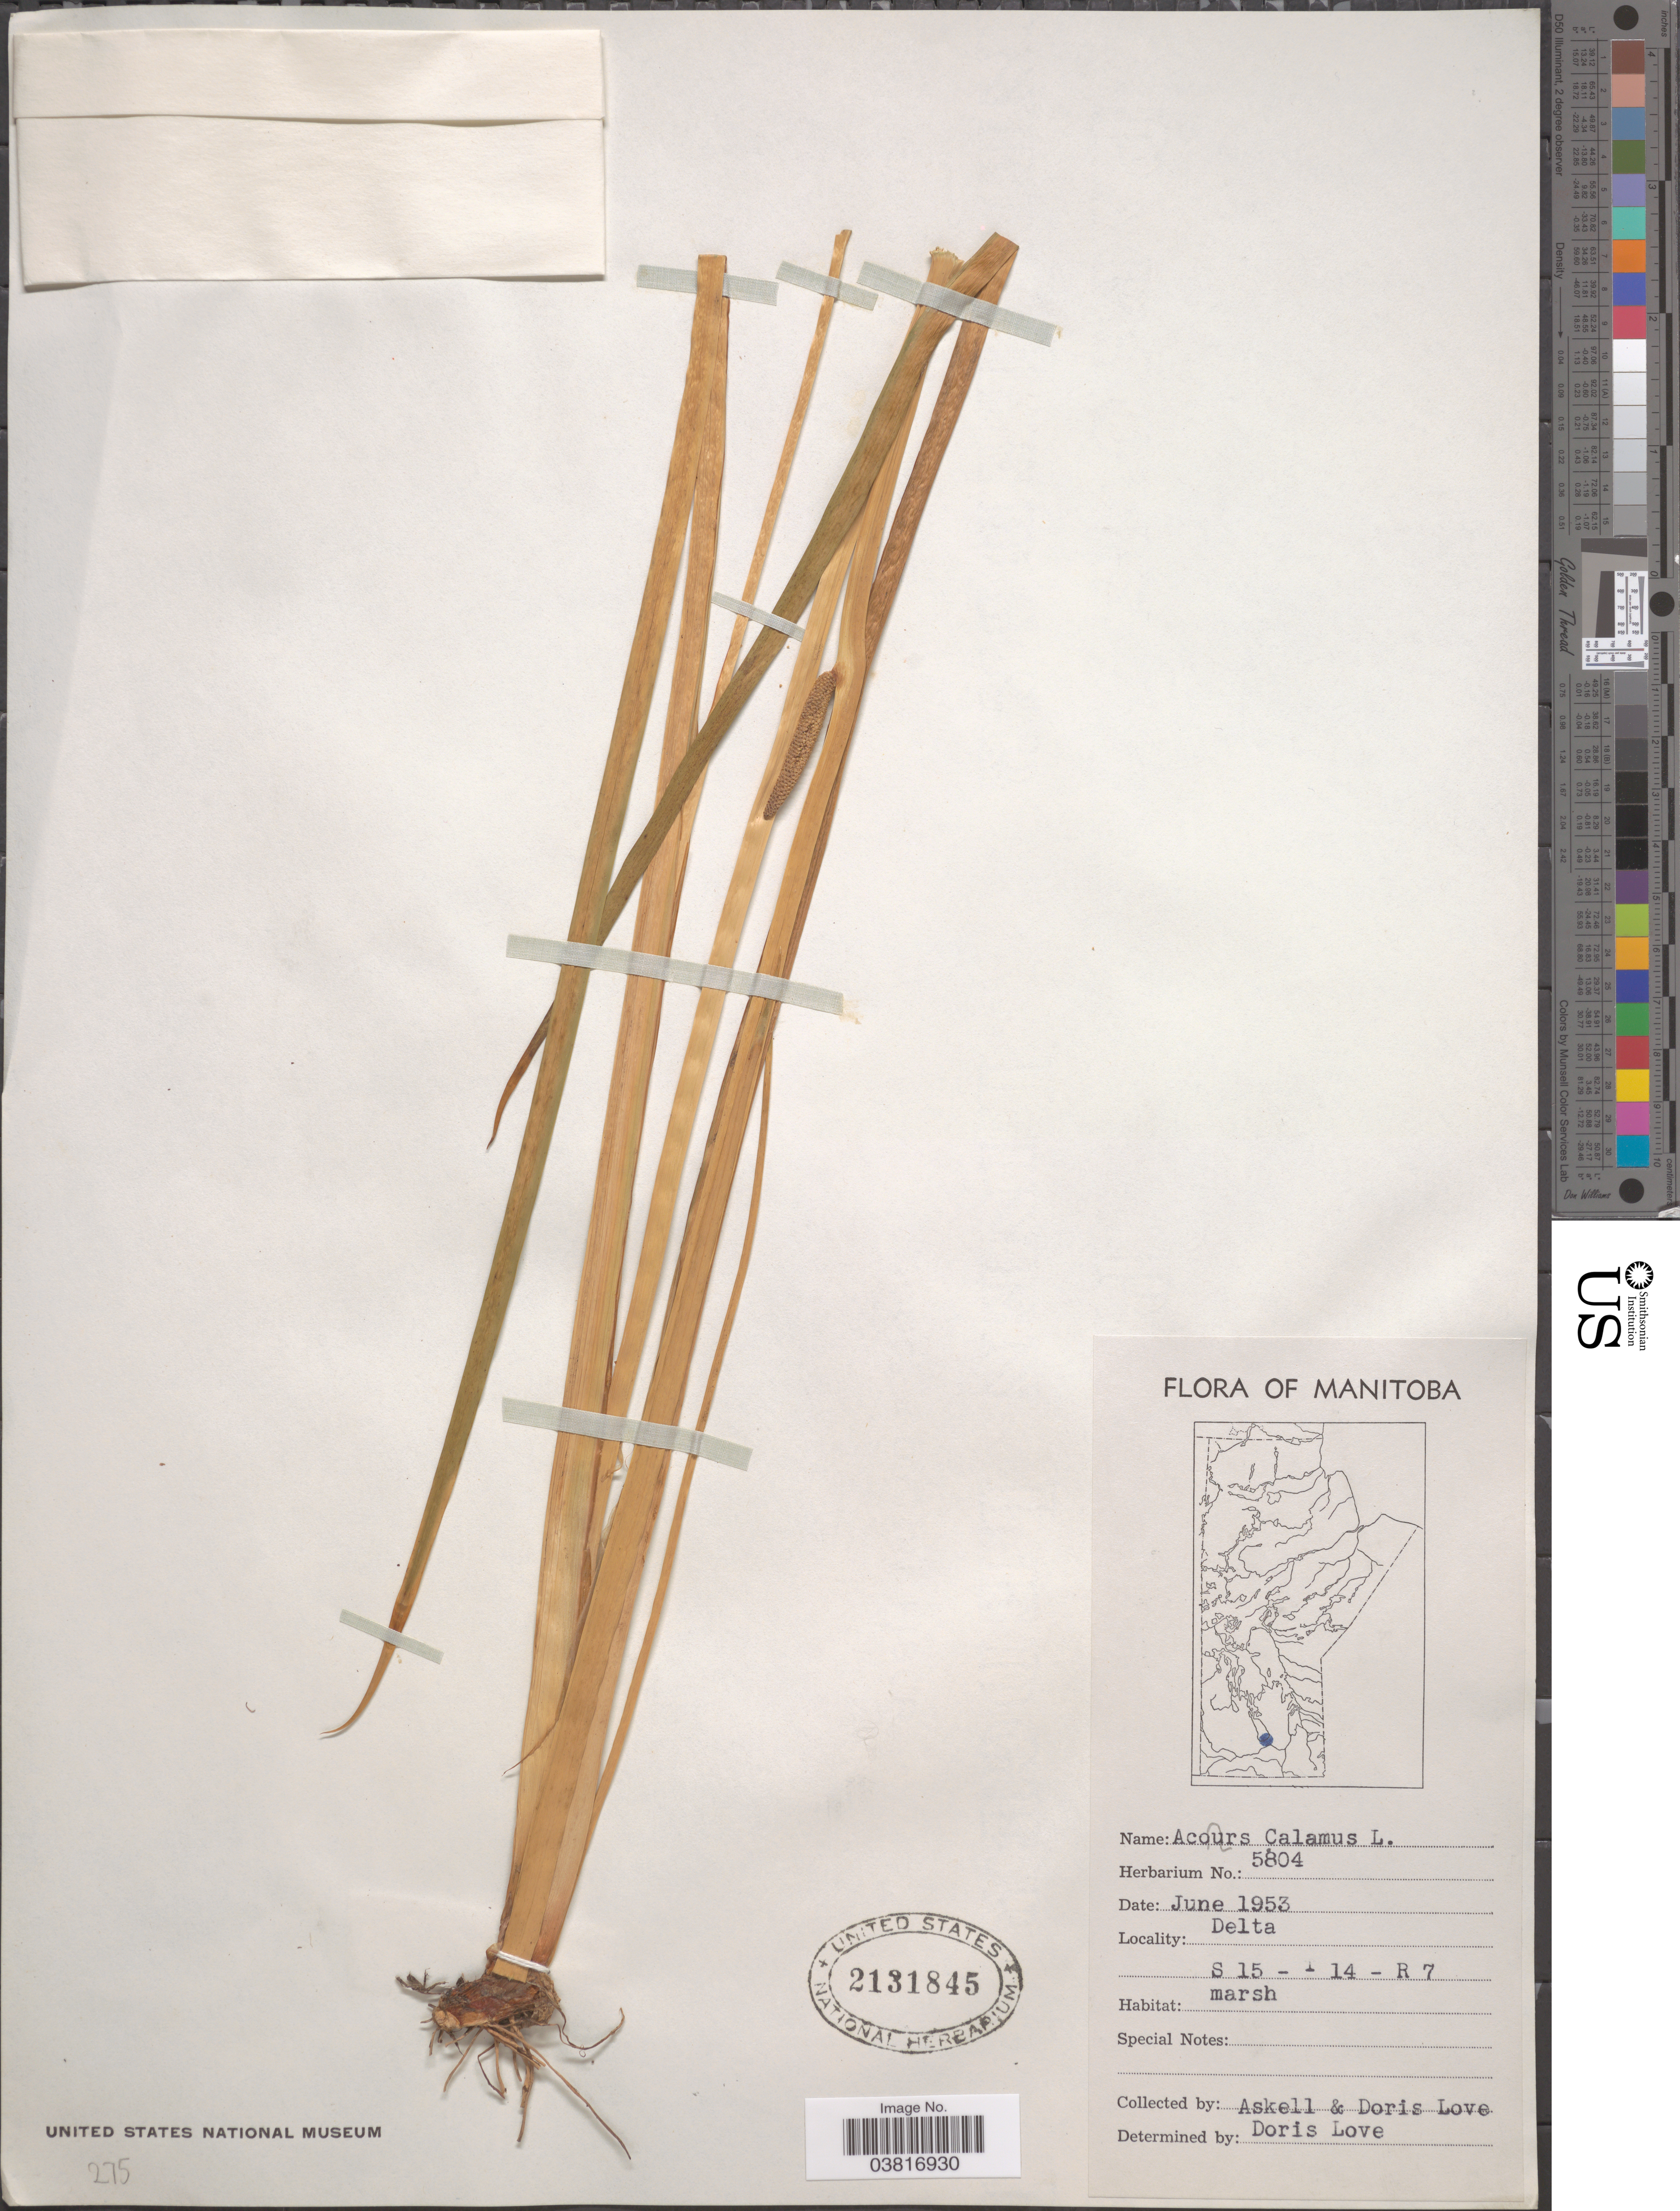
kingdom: Plantae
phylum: Tracheophyta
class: Liliopsida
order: Acorales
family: Acoraceae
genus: Acorus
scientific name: Acorus calamus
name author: L.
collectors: -. Askell & D. Löve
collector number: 5804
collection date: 1953-06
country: Canada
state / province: Manitoba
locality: Delta. S 15 - T 14 - R 7.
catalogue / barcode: US 2131845